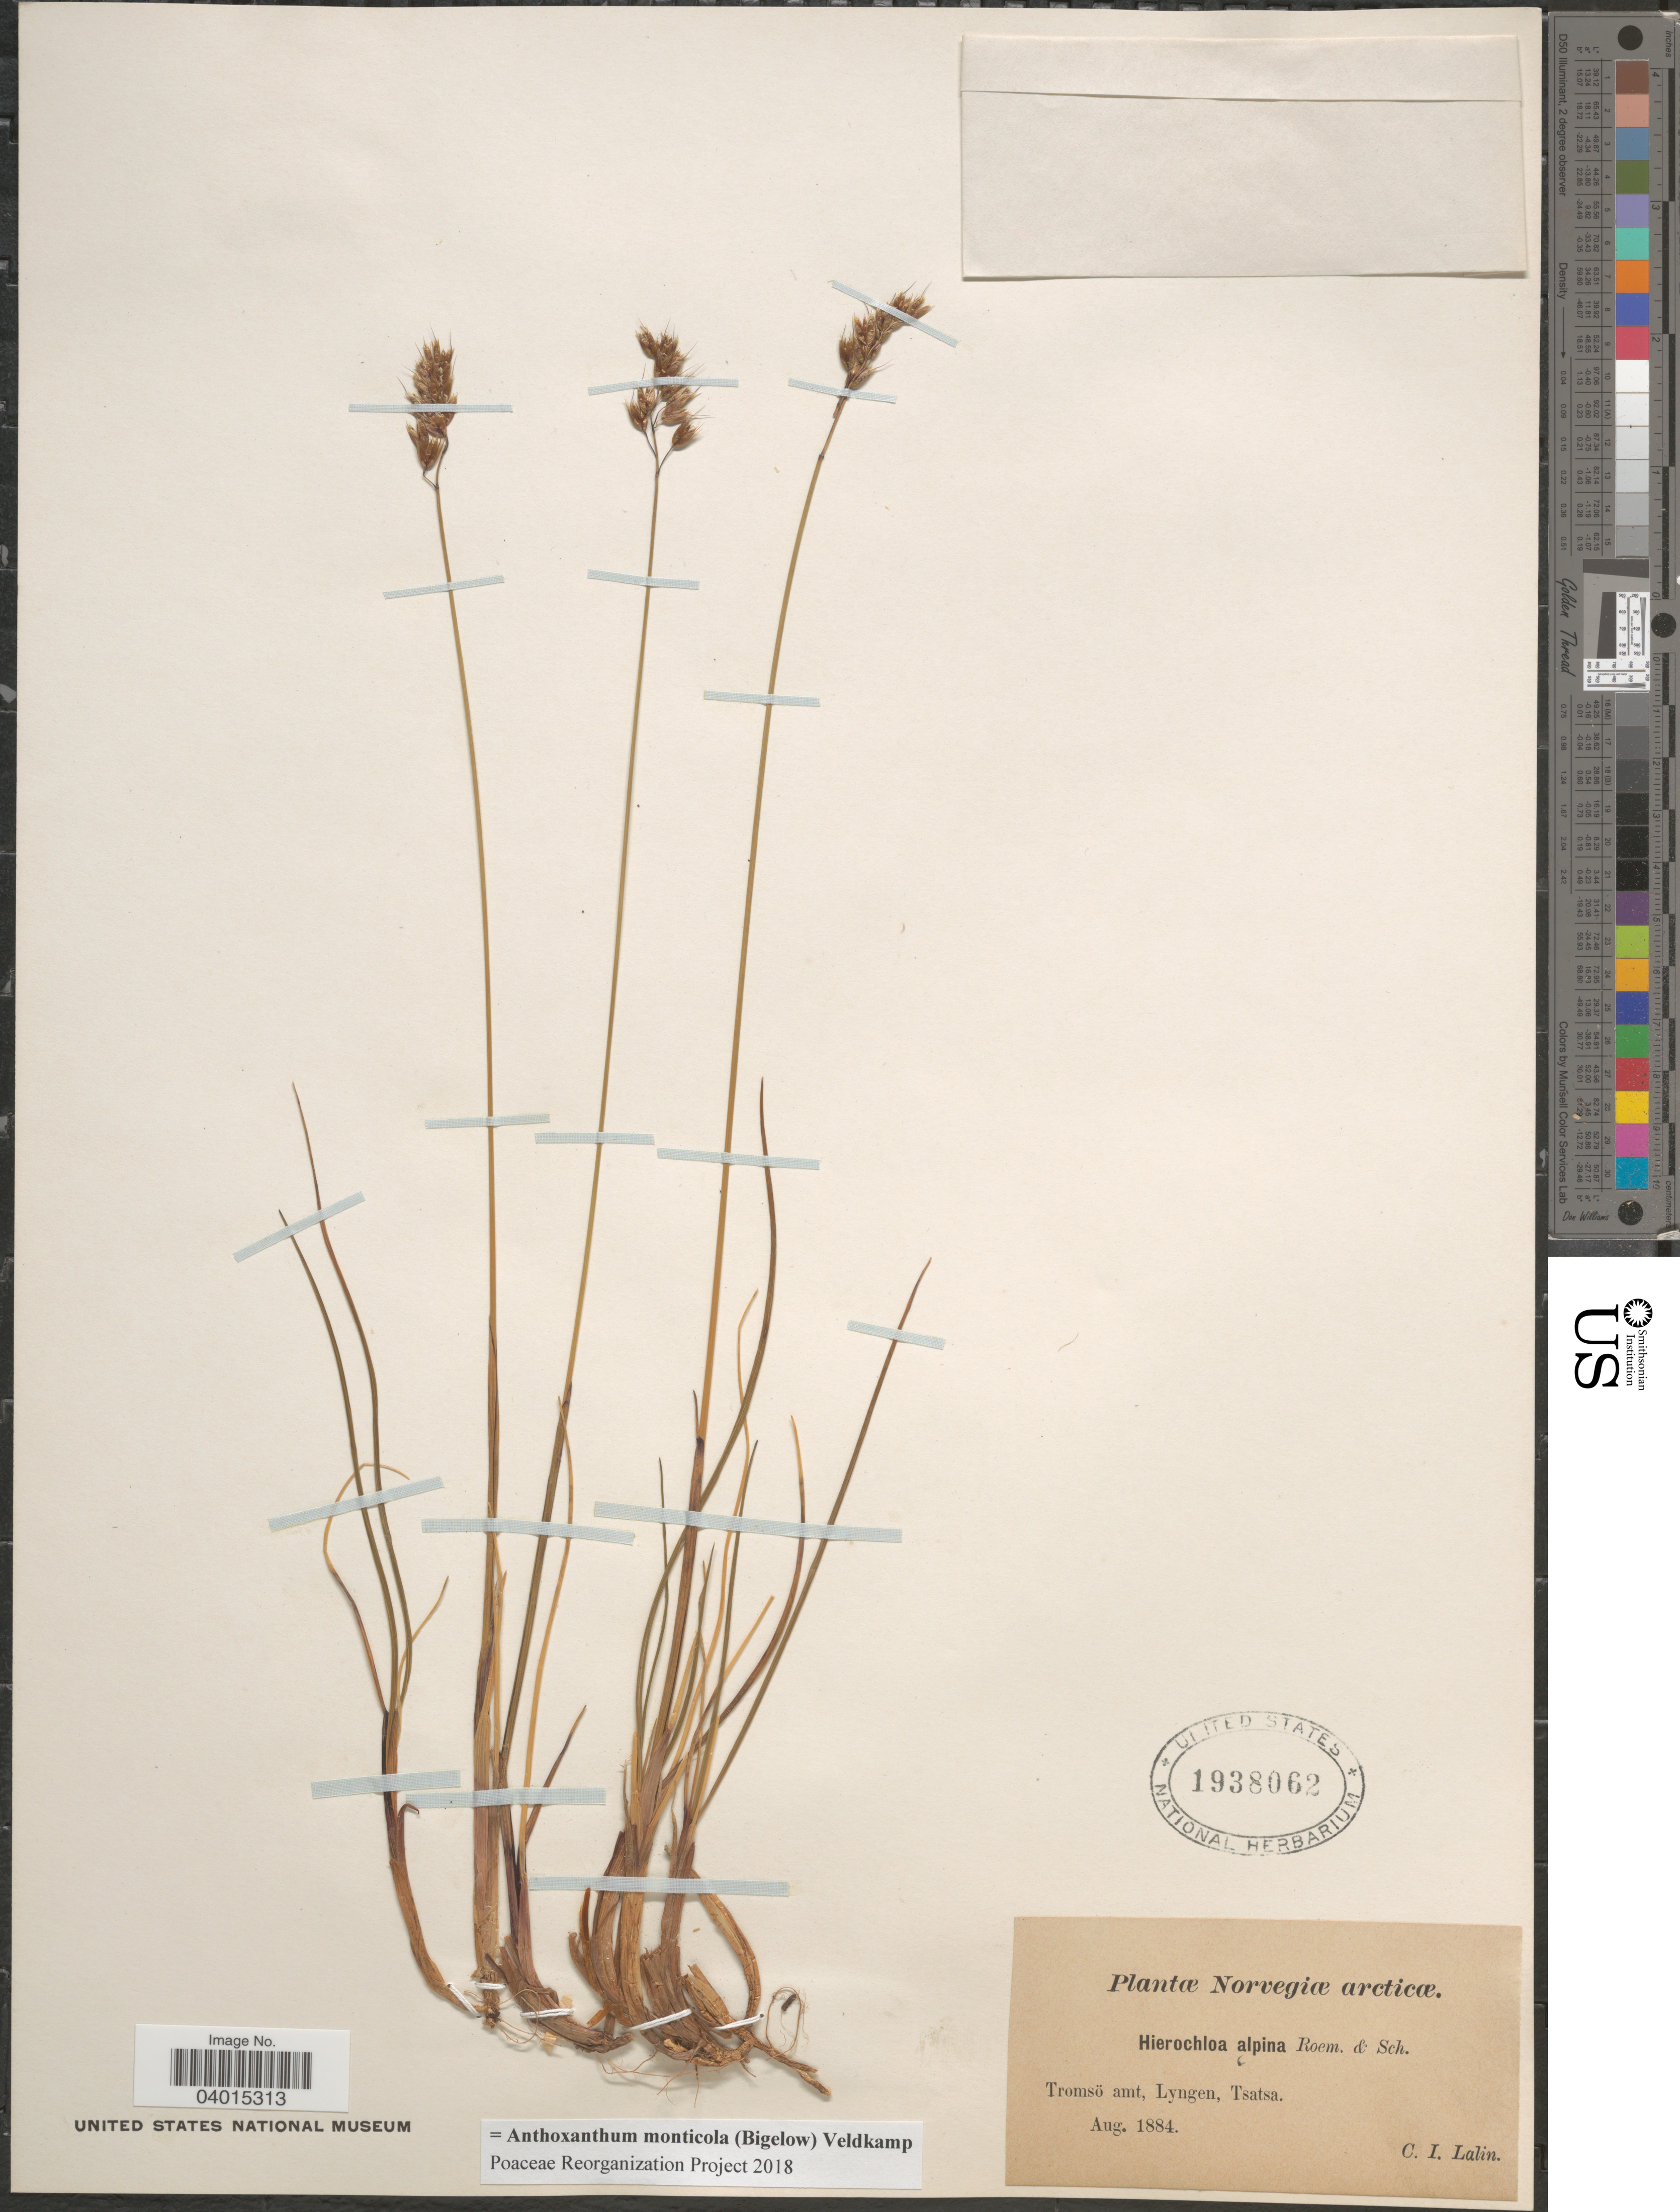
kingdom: Plantae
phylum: Tracheophyta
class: Liliopsida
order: Poales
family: Poaceae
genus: Anthoxanthum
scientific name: Anthoxanthum monticola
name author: (Bigelow) Veldkamp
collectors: C. Lalin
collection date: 1884-08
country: Norway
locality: Norvegiæ arcticæ. Tromsö amt, Lyngen, Tsatsa.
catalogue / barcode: US 1938062